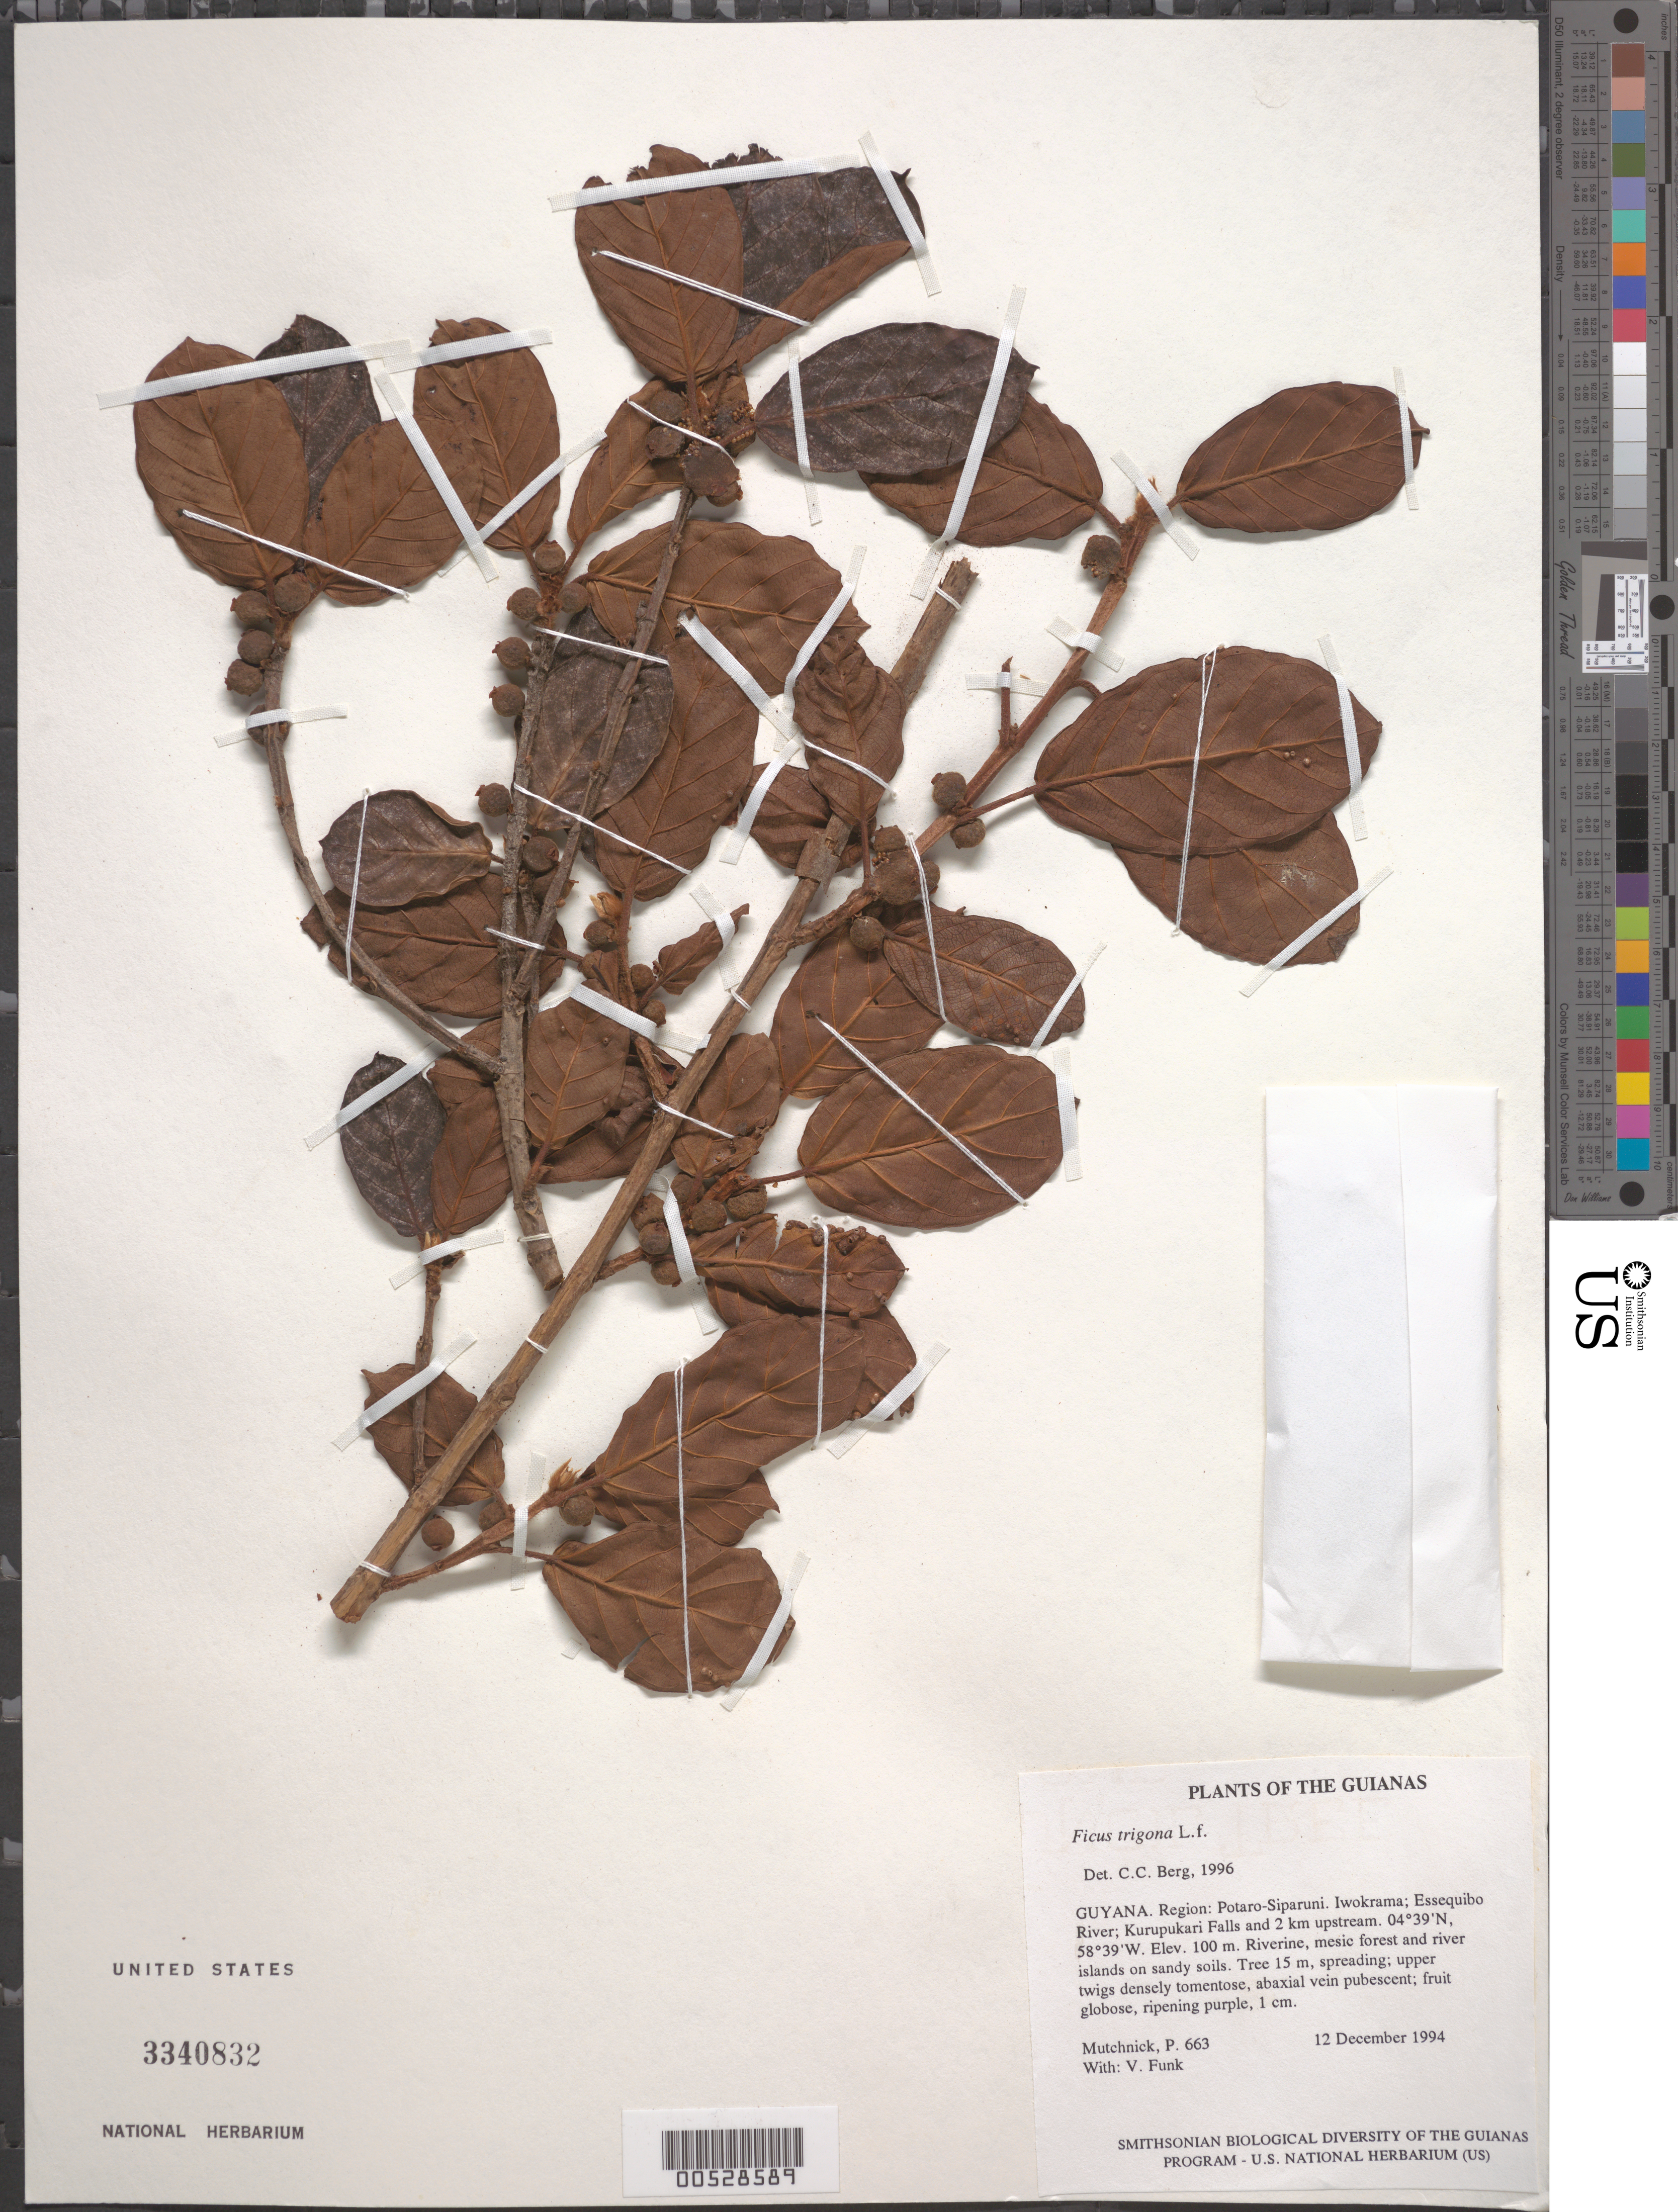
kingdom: Plantae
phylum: Tracheophyta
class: Magnoliopsida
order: Rosales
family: Moraceae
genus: Ficus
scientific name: Ficus trigona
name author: L. f.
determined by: Berg, C. C.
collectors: P. Mutchnick & V. Funk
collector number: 663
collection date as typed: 12 December 1994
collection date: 1994-12-12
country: Guyana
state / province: Potaro-Siparuni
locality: Iwokrama; Essequibo River; Kurupukari Falls and 2 km upstream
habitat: Riverine, mesic forest and river islands on sandy soils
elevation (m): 100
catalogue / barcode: US 3340832